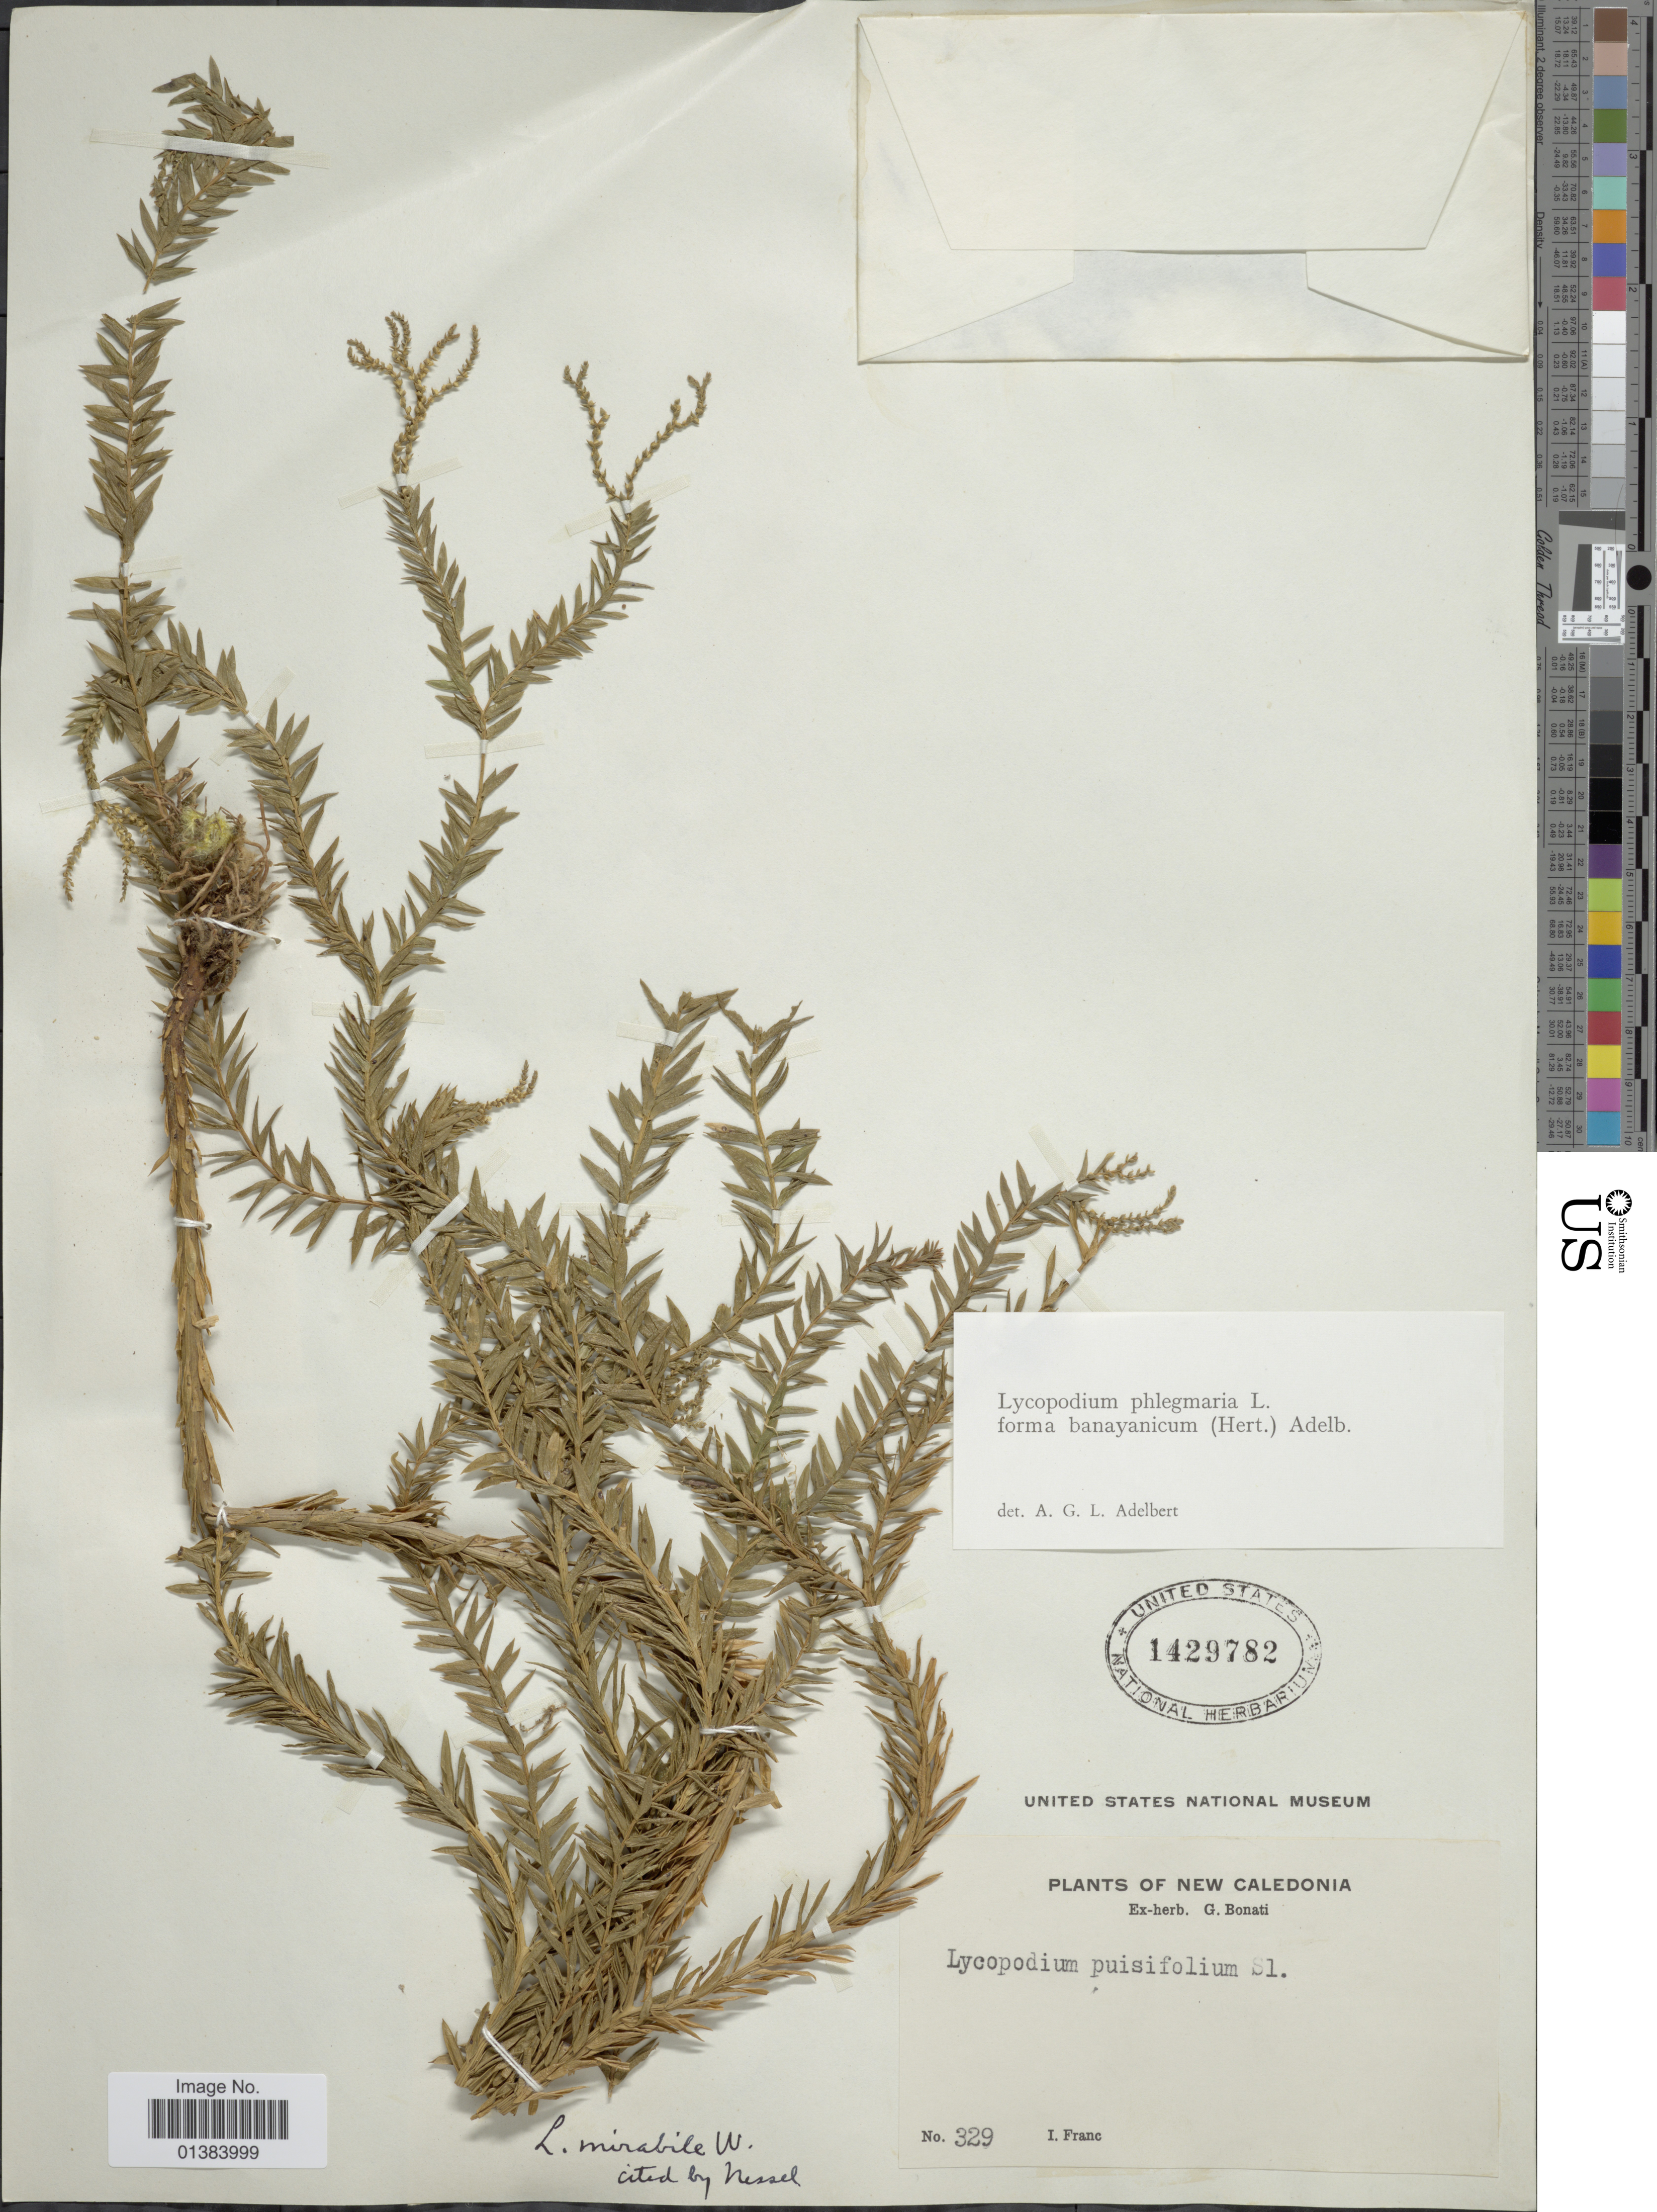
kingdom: Plantae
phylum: Tracheophyta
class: Lycopodiopsida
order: Lycopodiales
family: Lycopodiaceae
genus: Phlegmariurus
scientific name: Phlegmariurus mirabilis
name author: (Willd.) A. R. Field & Testo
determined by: Field, A. R.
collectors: I. Franc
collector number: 329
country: New Caledonia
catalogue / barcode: US 1429782